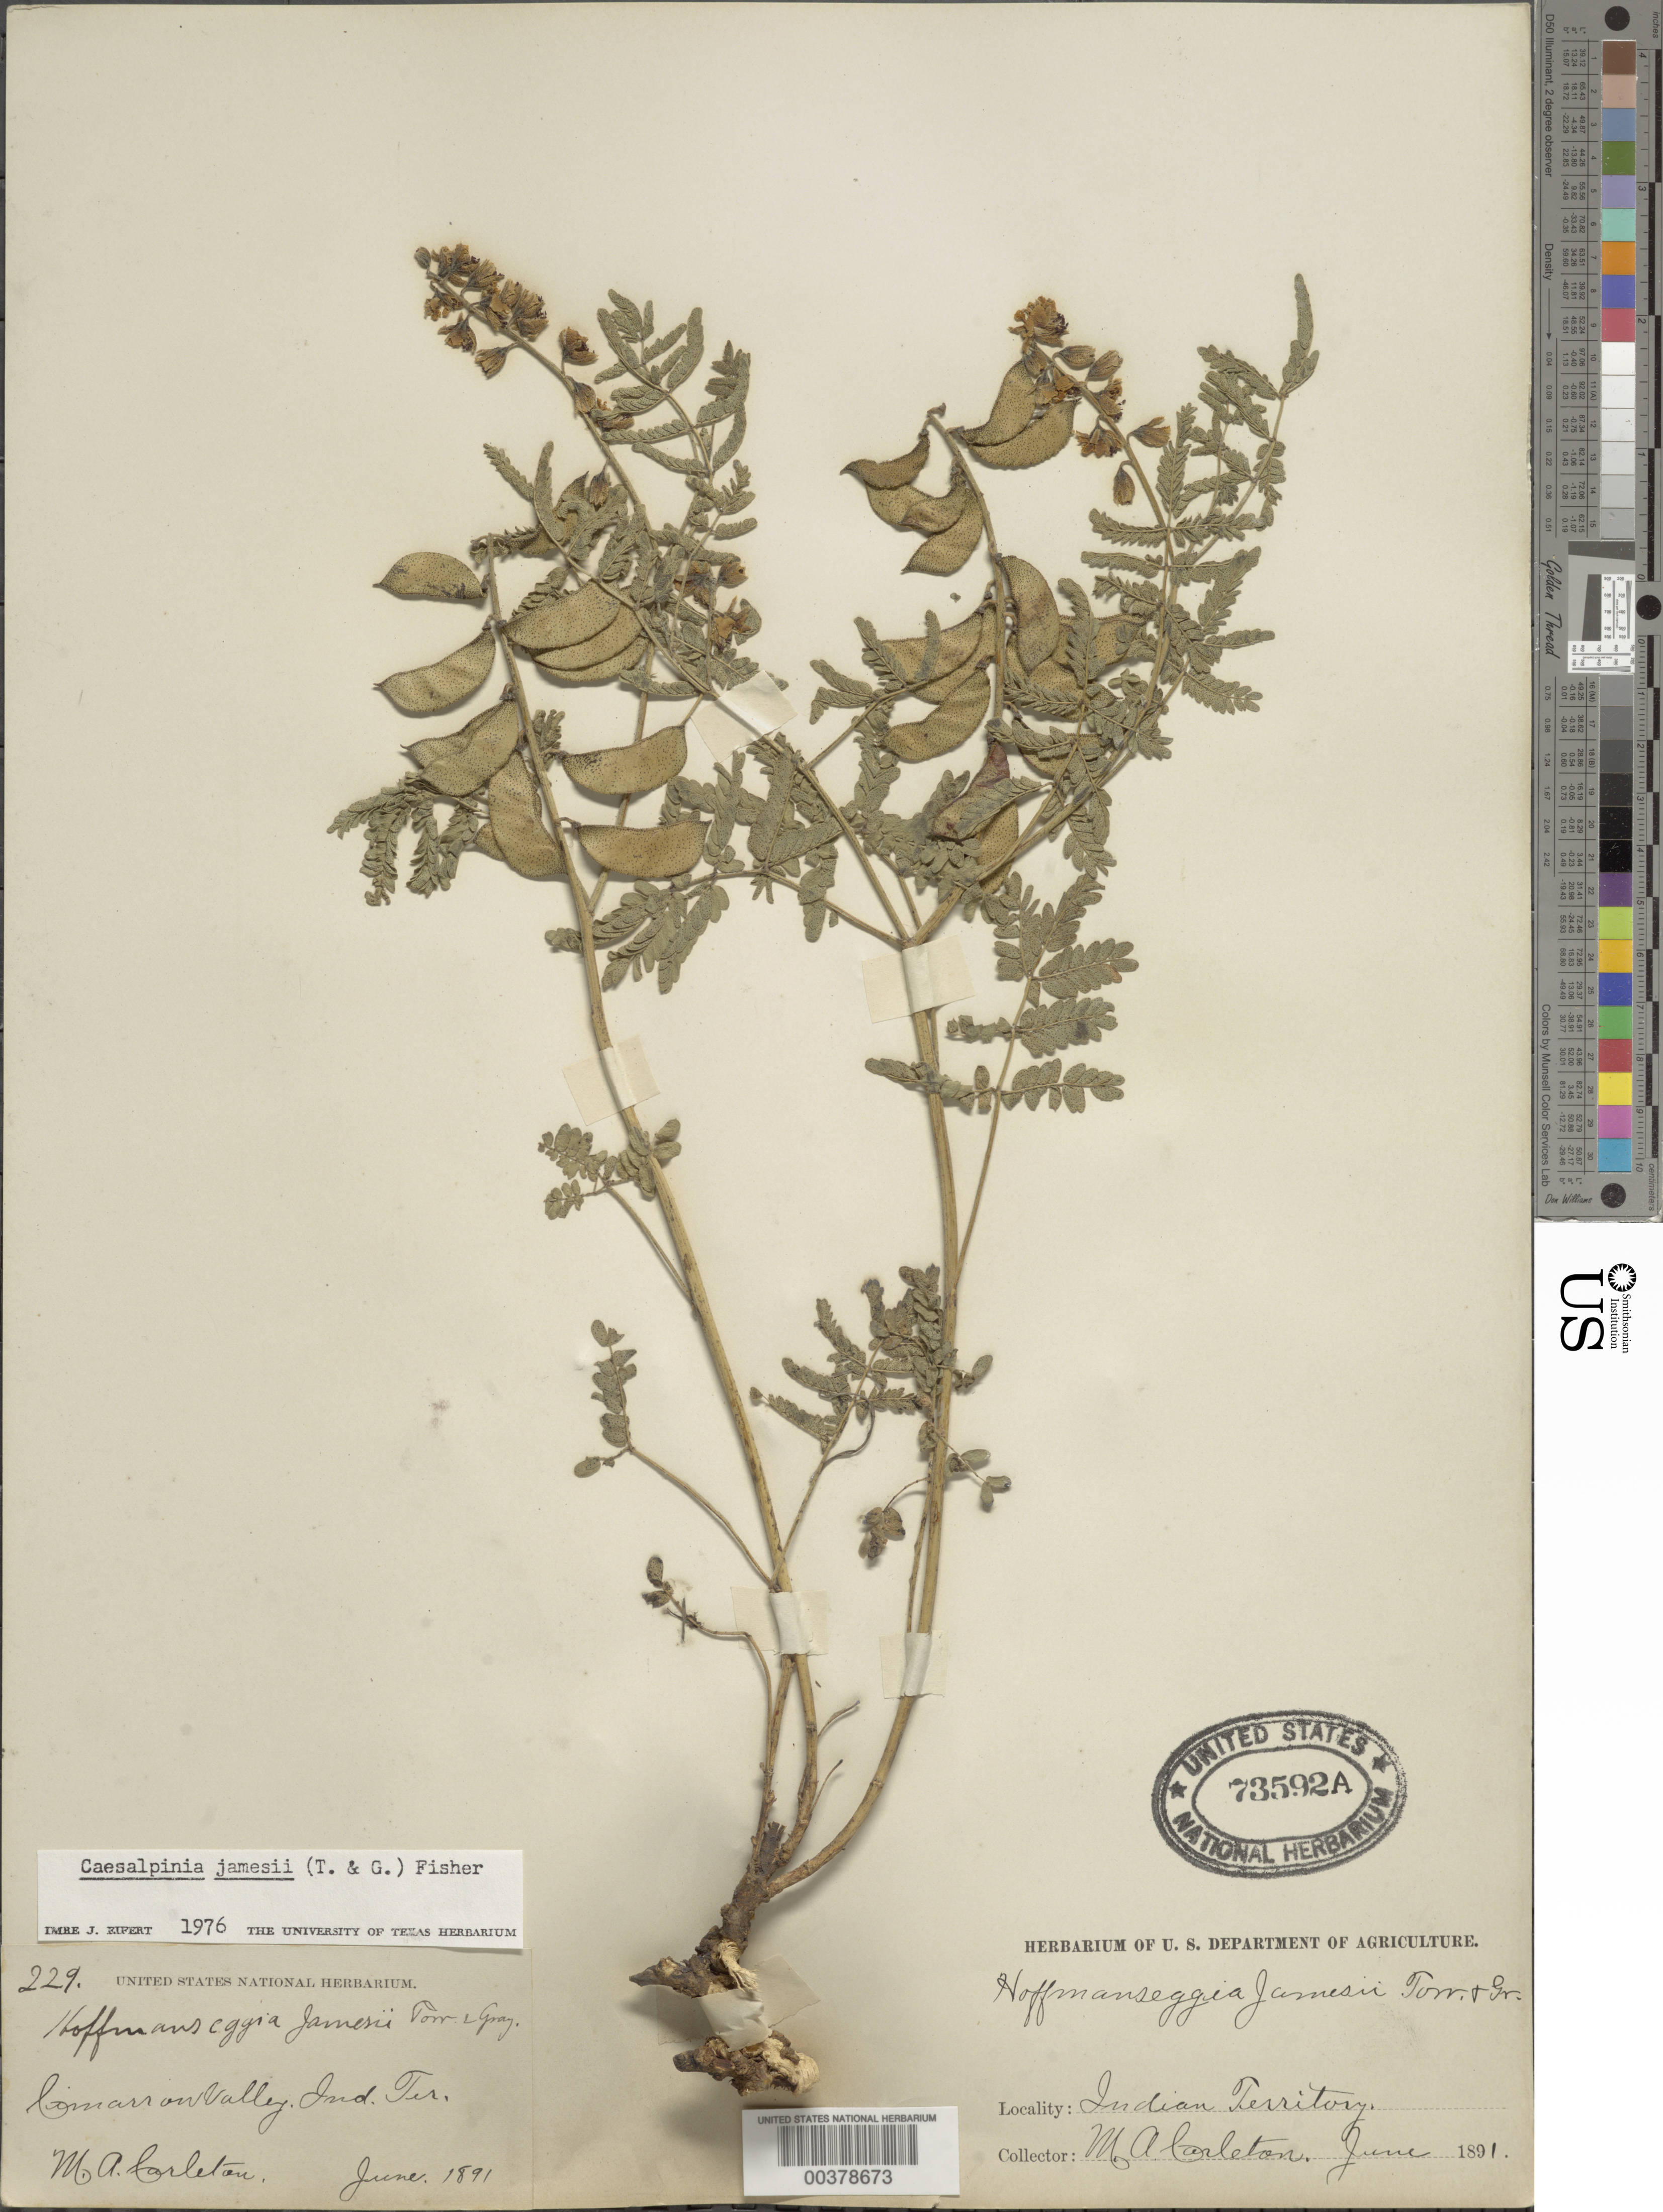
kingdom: Plantae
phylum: Tracheophyta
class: Magnoliopsida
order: Fabales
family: Fabaceae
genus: Pomaria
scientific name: Pomaria jamesii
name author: (Torr. & A. Gray) Walp.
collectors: M. A. Carleton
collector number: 229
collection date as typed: Jun 1891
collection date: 1891-06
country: United States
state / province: Oklahoma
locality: Cimarron valley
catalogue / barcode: US 73592A